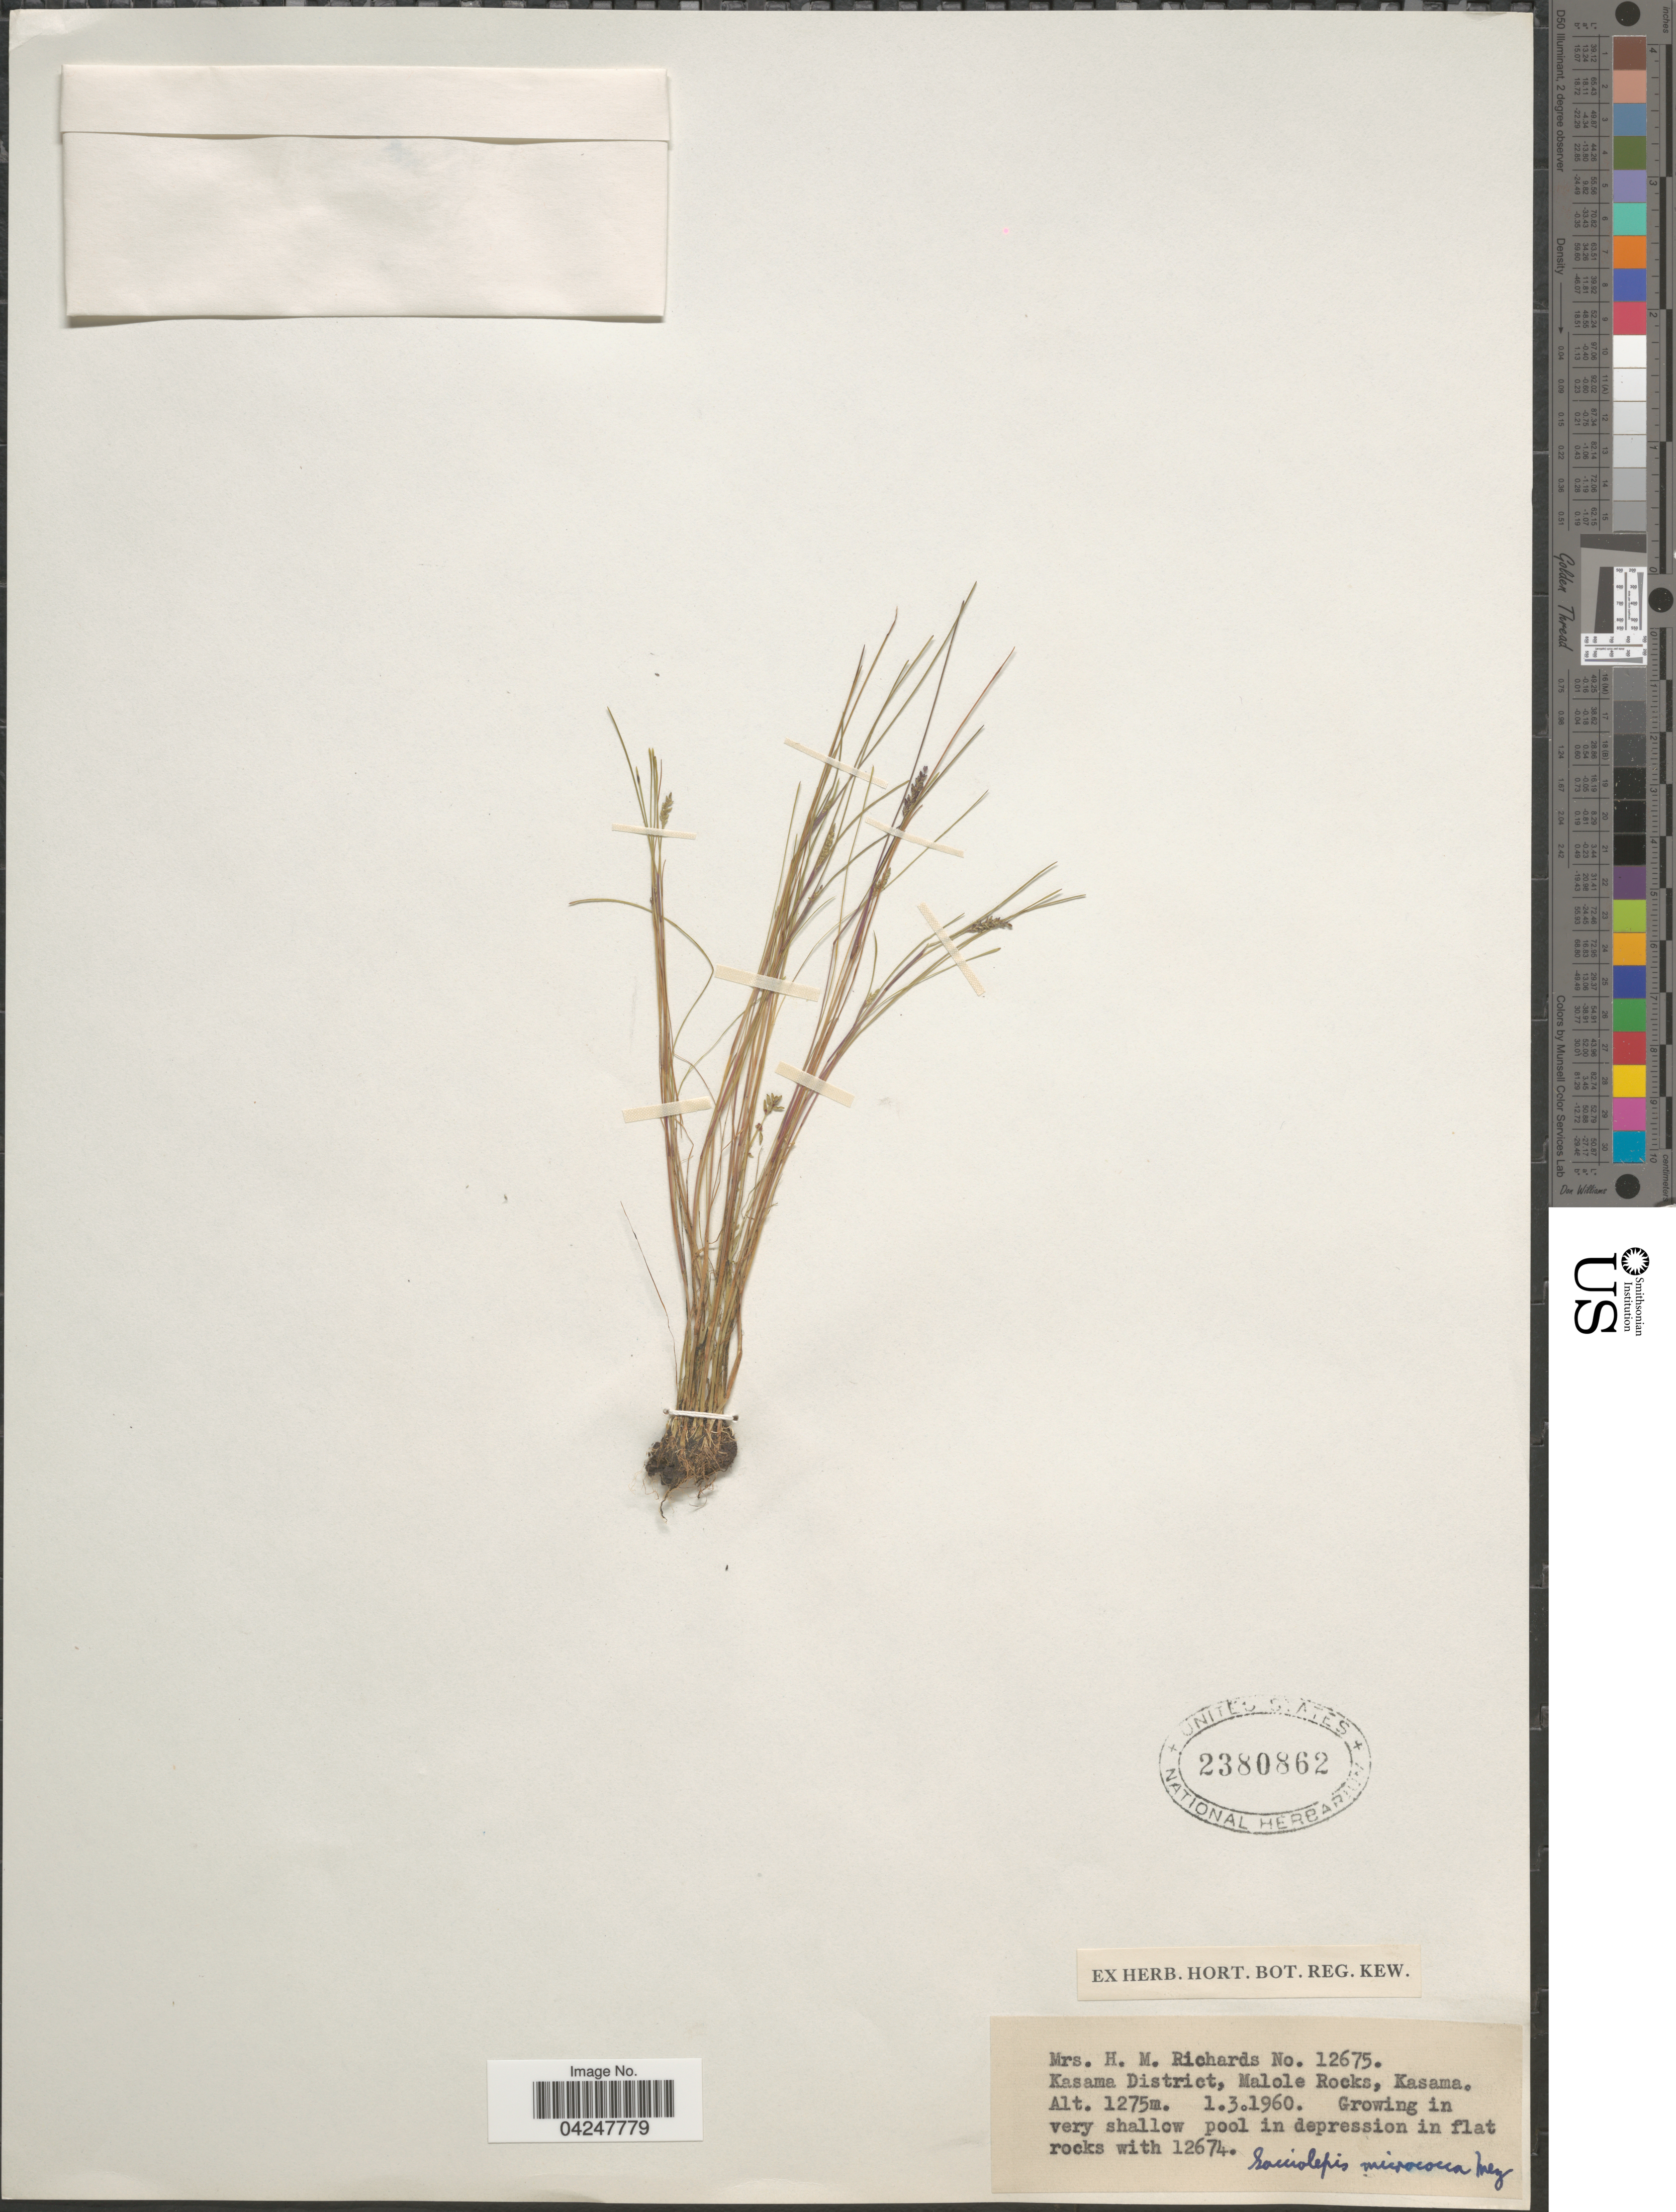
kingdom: Plantae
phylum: Tracheophyta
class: Liliopsida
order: Poales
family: Poaceae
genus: Sacciolepis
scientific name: Sacciolepis micrococca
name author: Mez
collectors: H. Richards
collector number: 12675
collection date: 1960-03-01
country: Zambia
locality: Kasama District, Malolo Rocks, Kasama.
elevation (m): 1275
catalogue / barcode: US 2380862